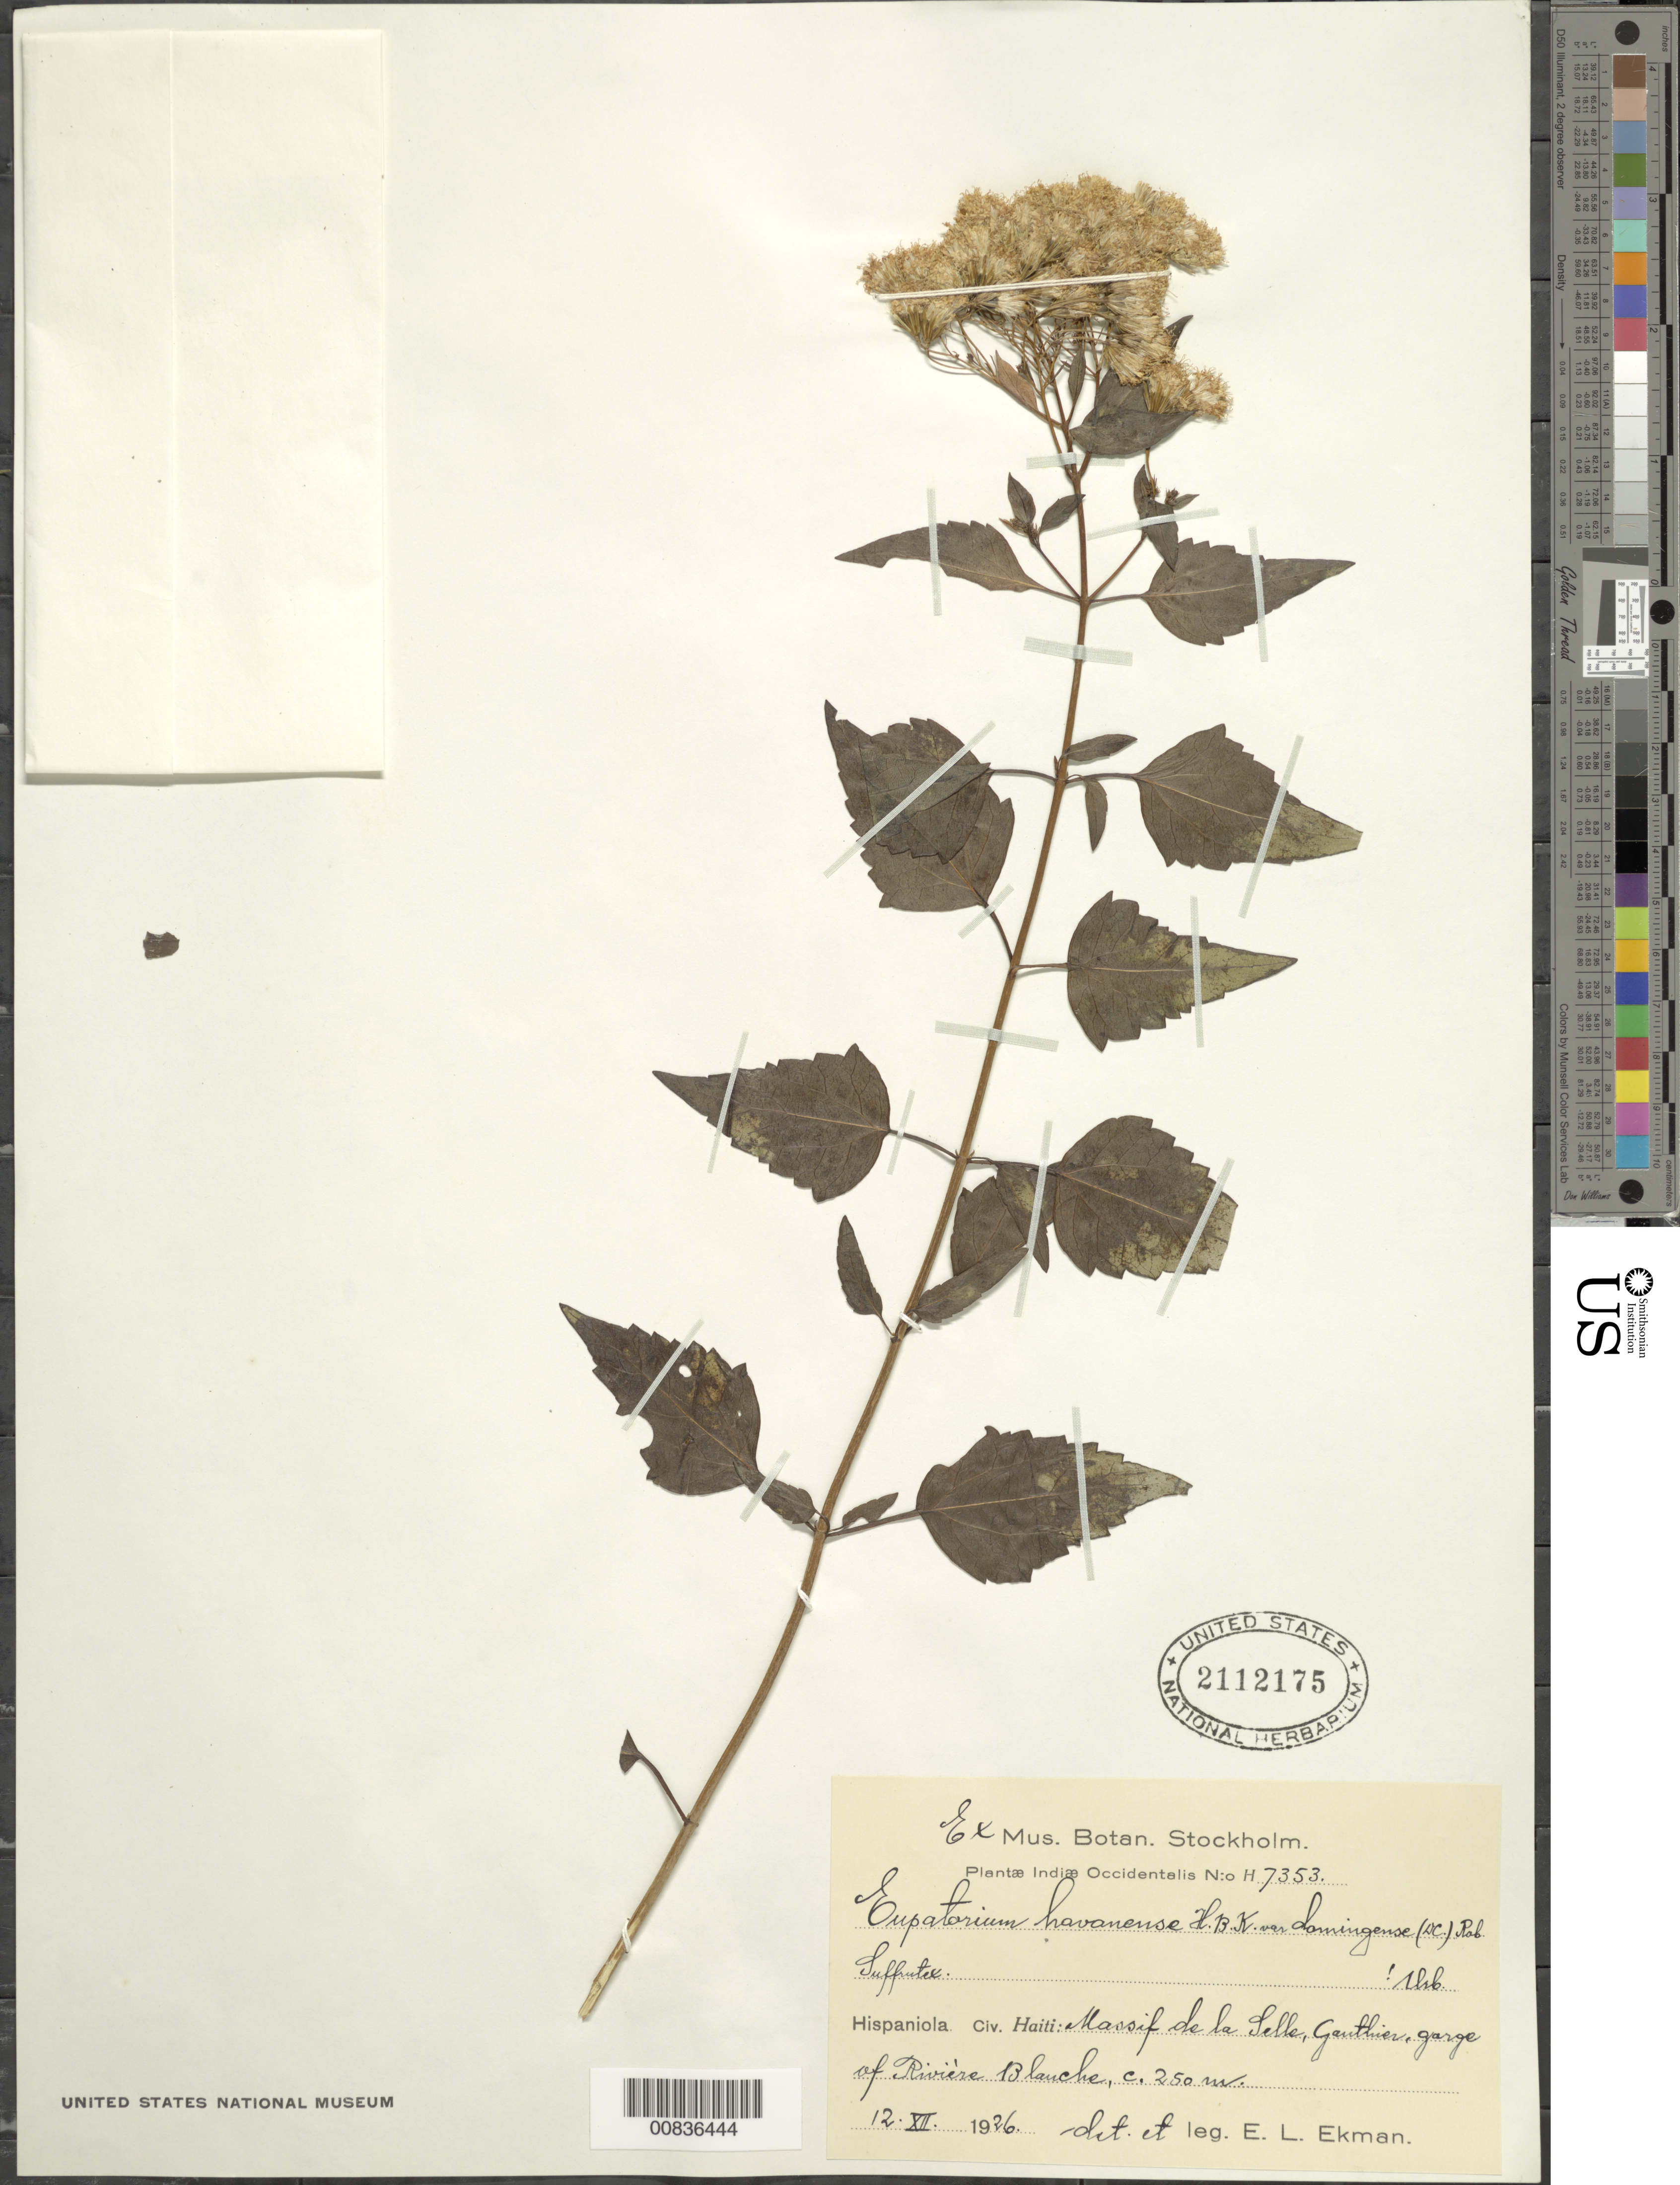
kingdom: Plantae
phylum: Tracheophyta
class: Magnoliopsida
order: Asterales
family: Asteraceae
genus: Ageratina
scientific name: Ageratina havanensis var. domingense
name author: (DC.) H. Rob.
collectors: E. L. Ekman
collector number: H 7353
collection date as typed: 12 Dec 1926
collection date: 1926-12-12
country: Haiti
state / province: Ouest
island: Hispaniola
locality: Massif de la Selle, Ganthier, gorge of Rivière Blanche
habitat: Gorge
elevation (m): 250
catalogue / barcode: US 2112175